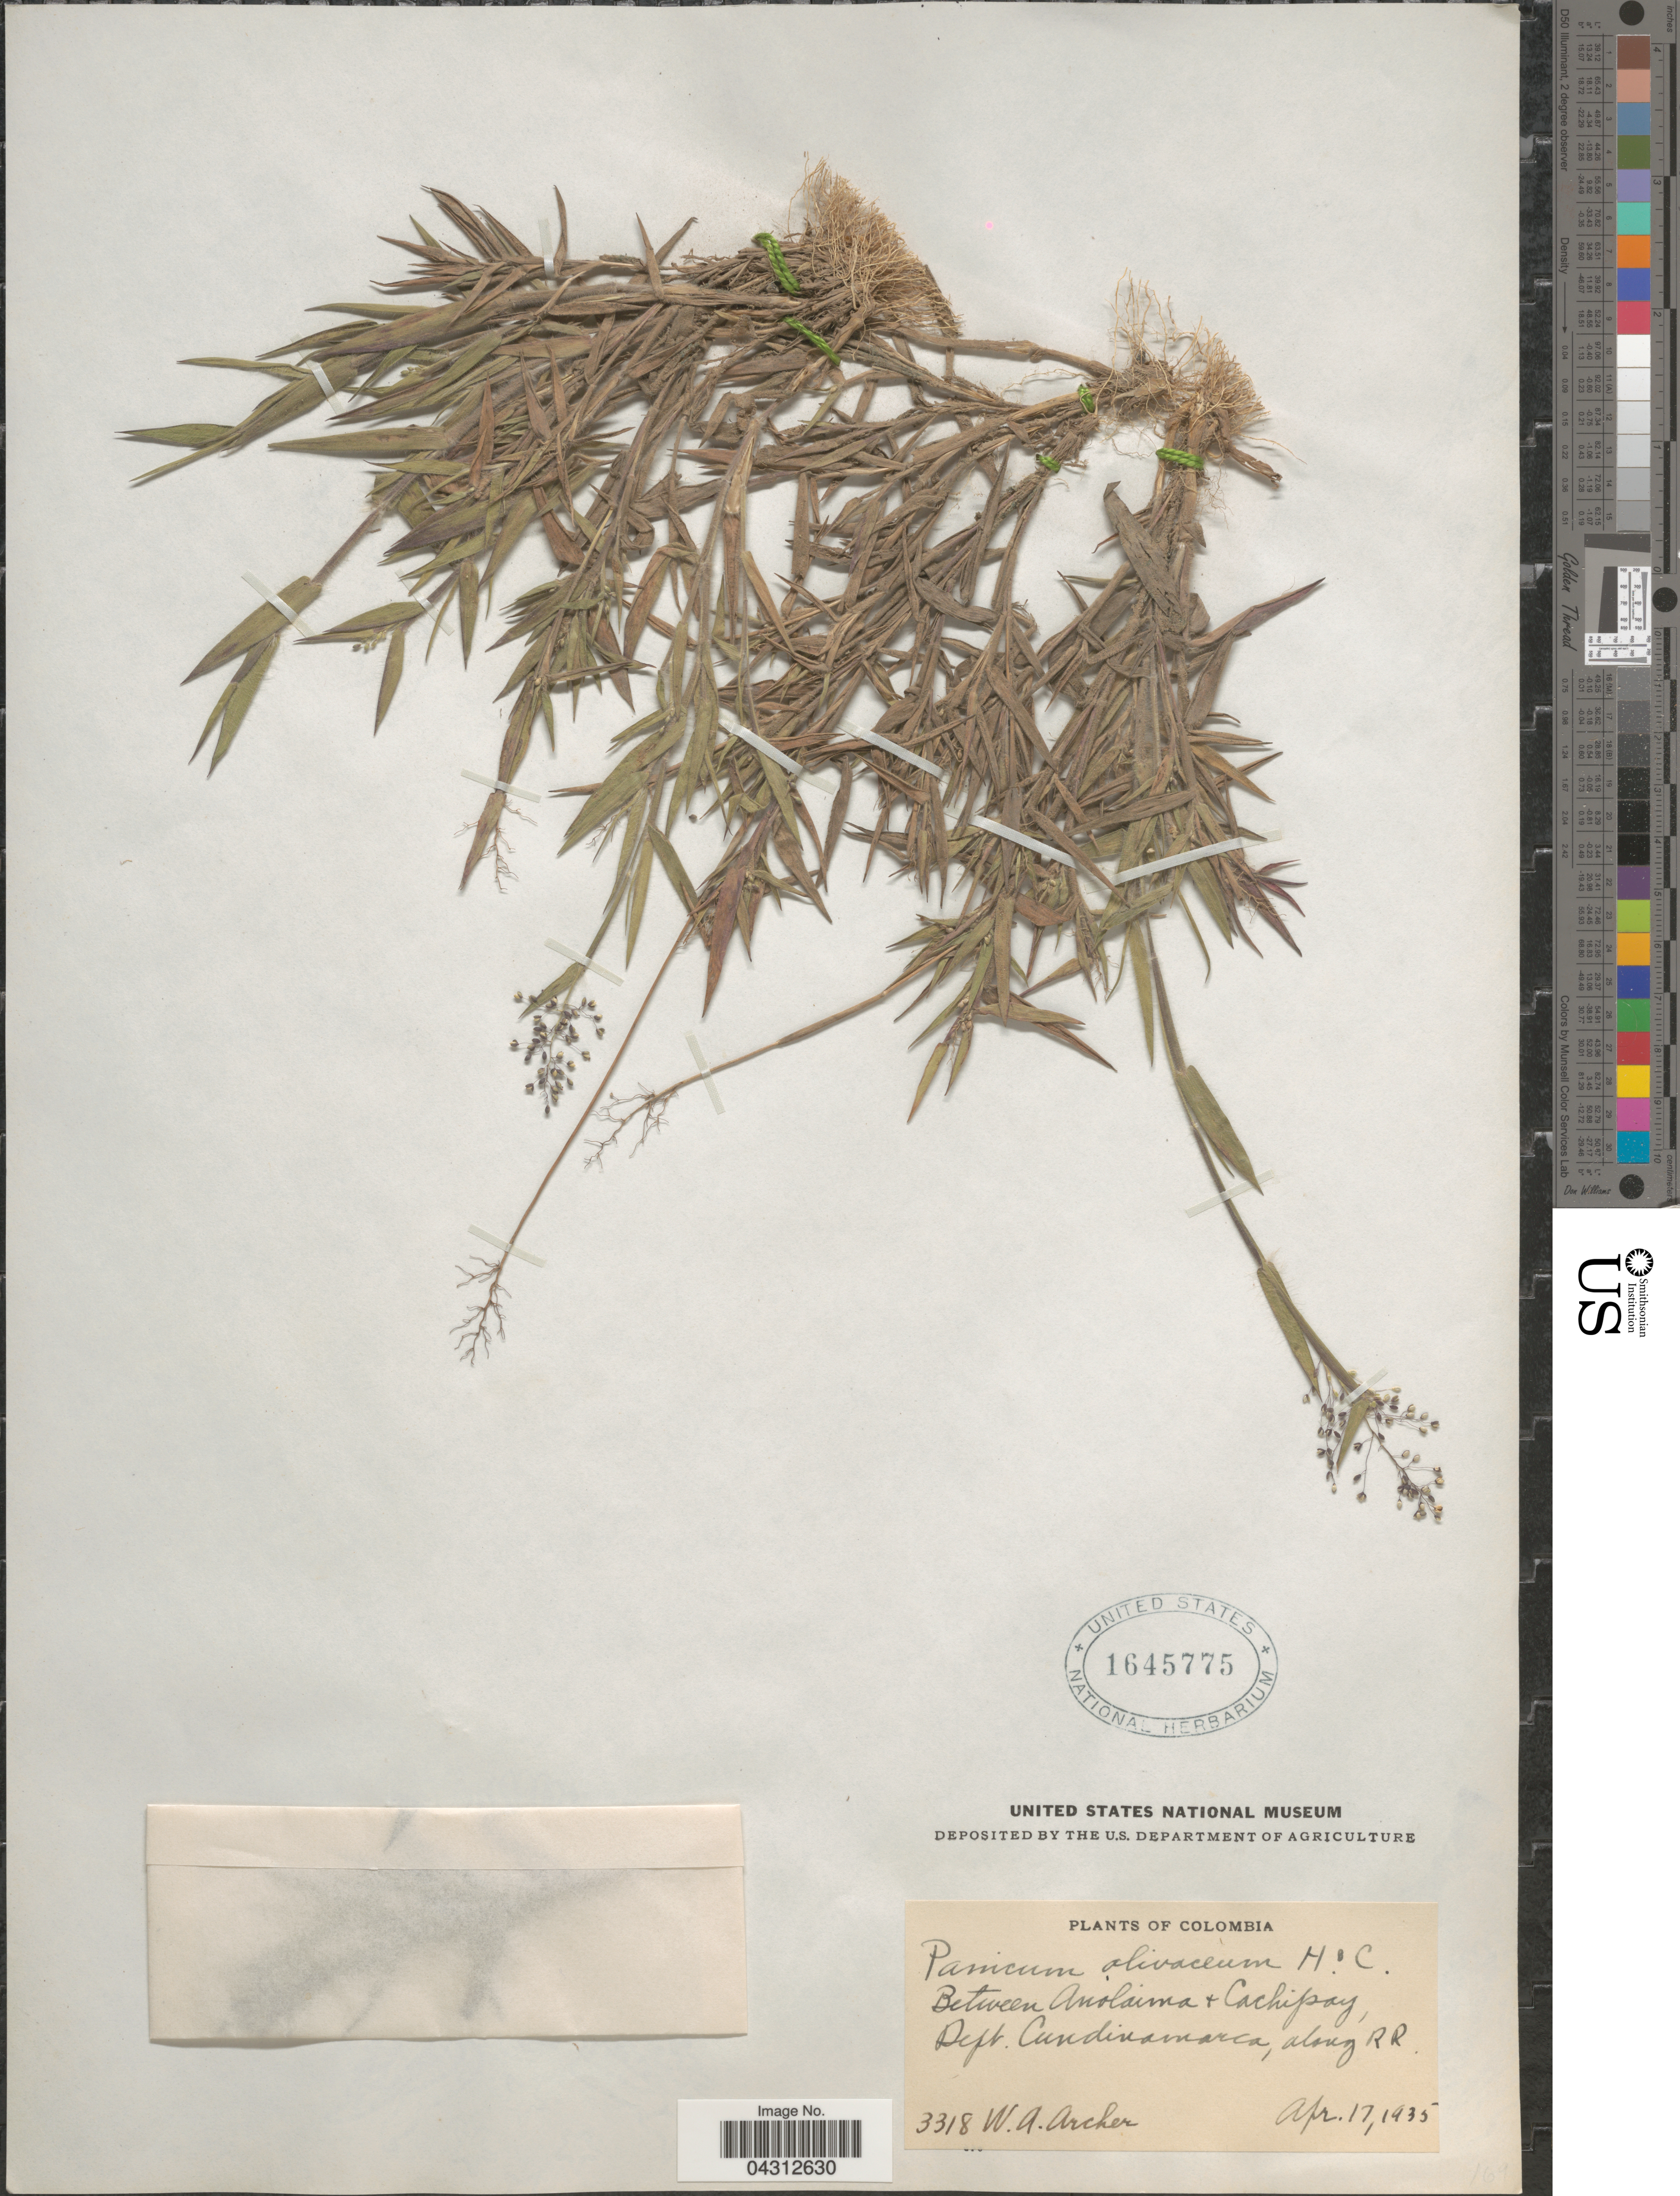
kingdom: Plantae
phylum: Tracheophyta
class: Liliopsida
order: Poales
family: Poaceae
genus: Dichanthelium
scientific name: Dichanthelium acuminatum var. acuminatum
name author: (Sw.) Gould & C.A. Clark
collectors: W. Archer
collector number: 3318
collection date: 1935-04-17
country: Colombia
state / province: Cundinamarca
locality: Between Anolaima + Cachipay, Dept. Cundinamarca, along R R.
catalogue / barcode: US 1645775